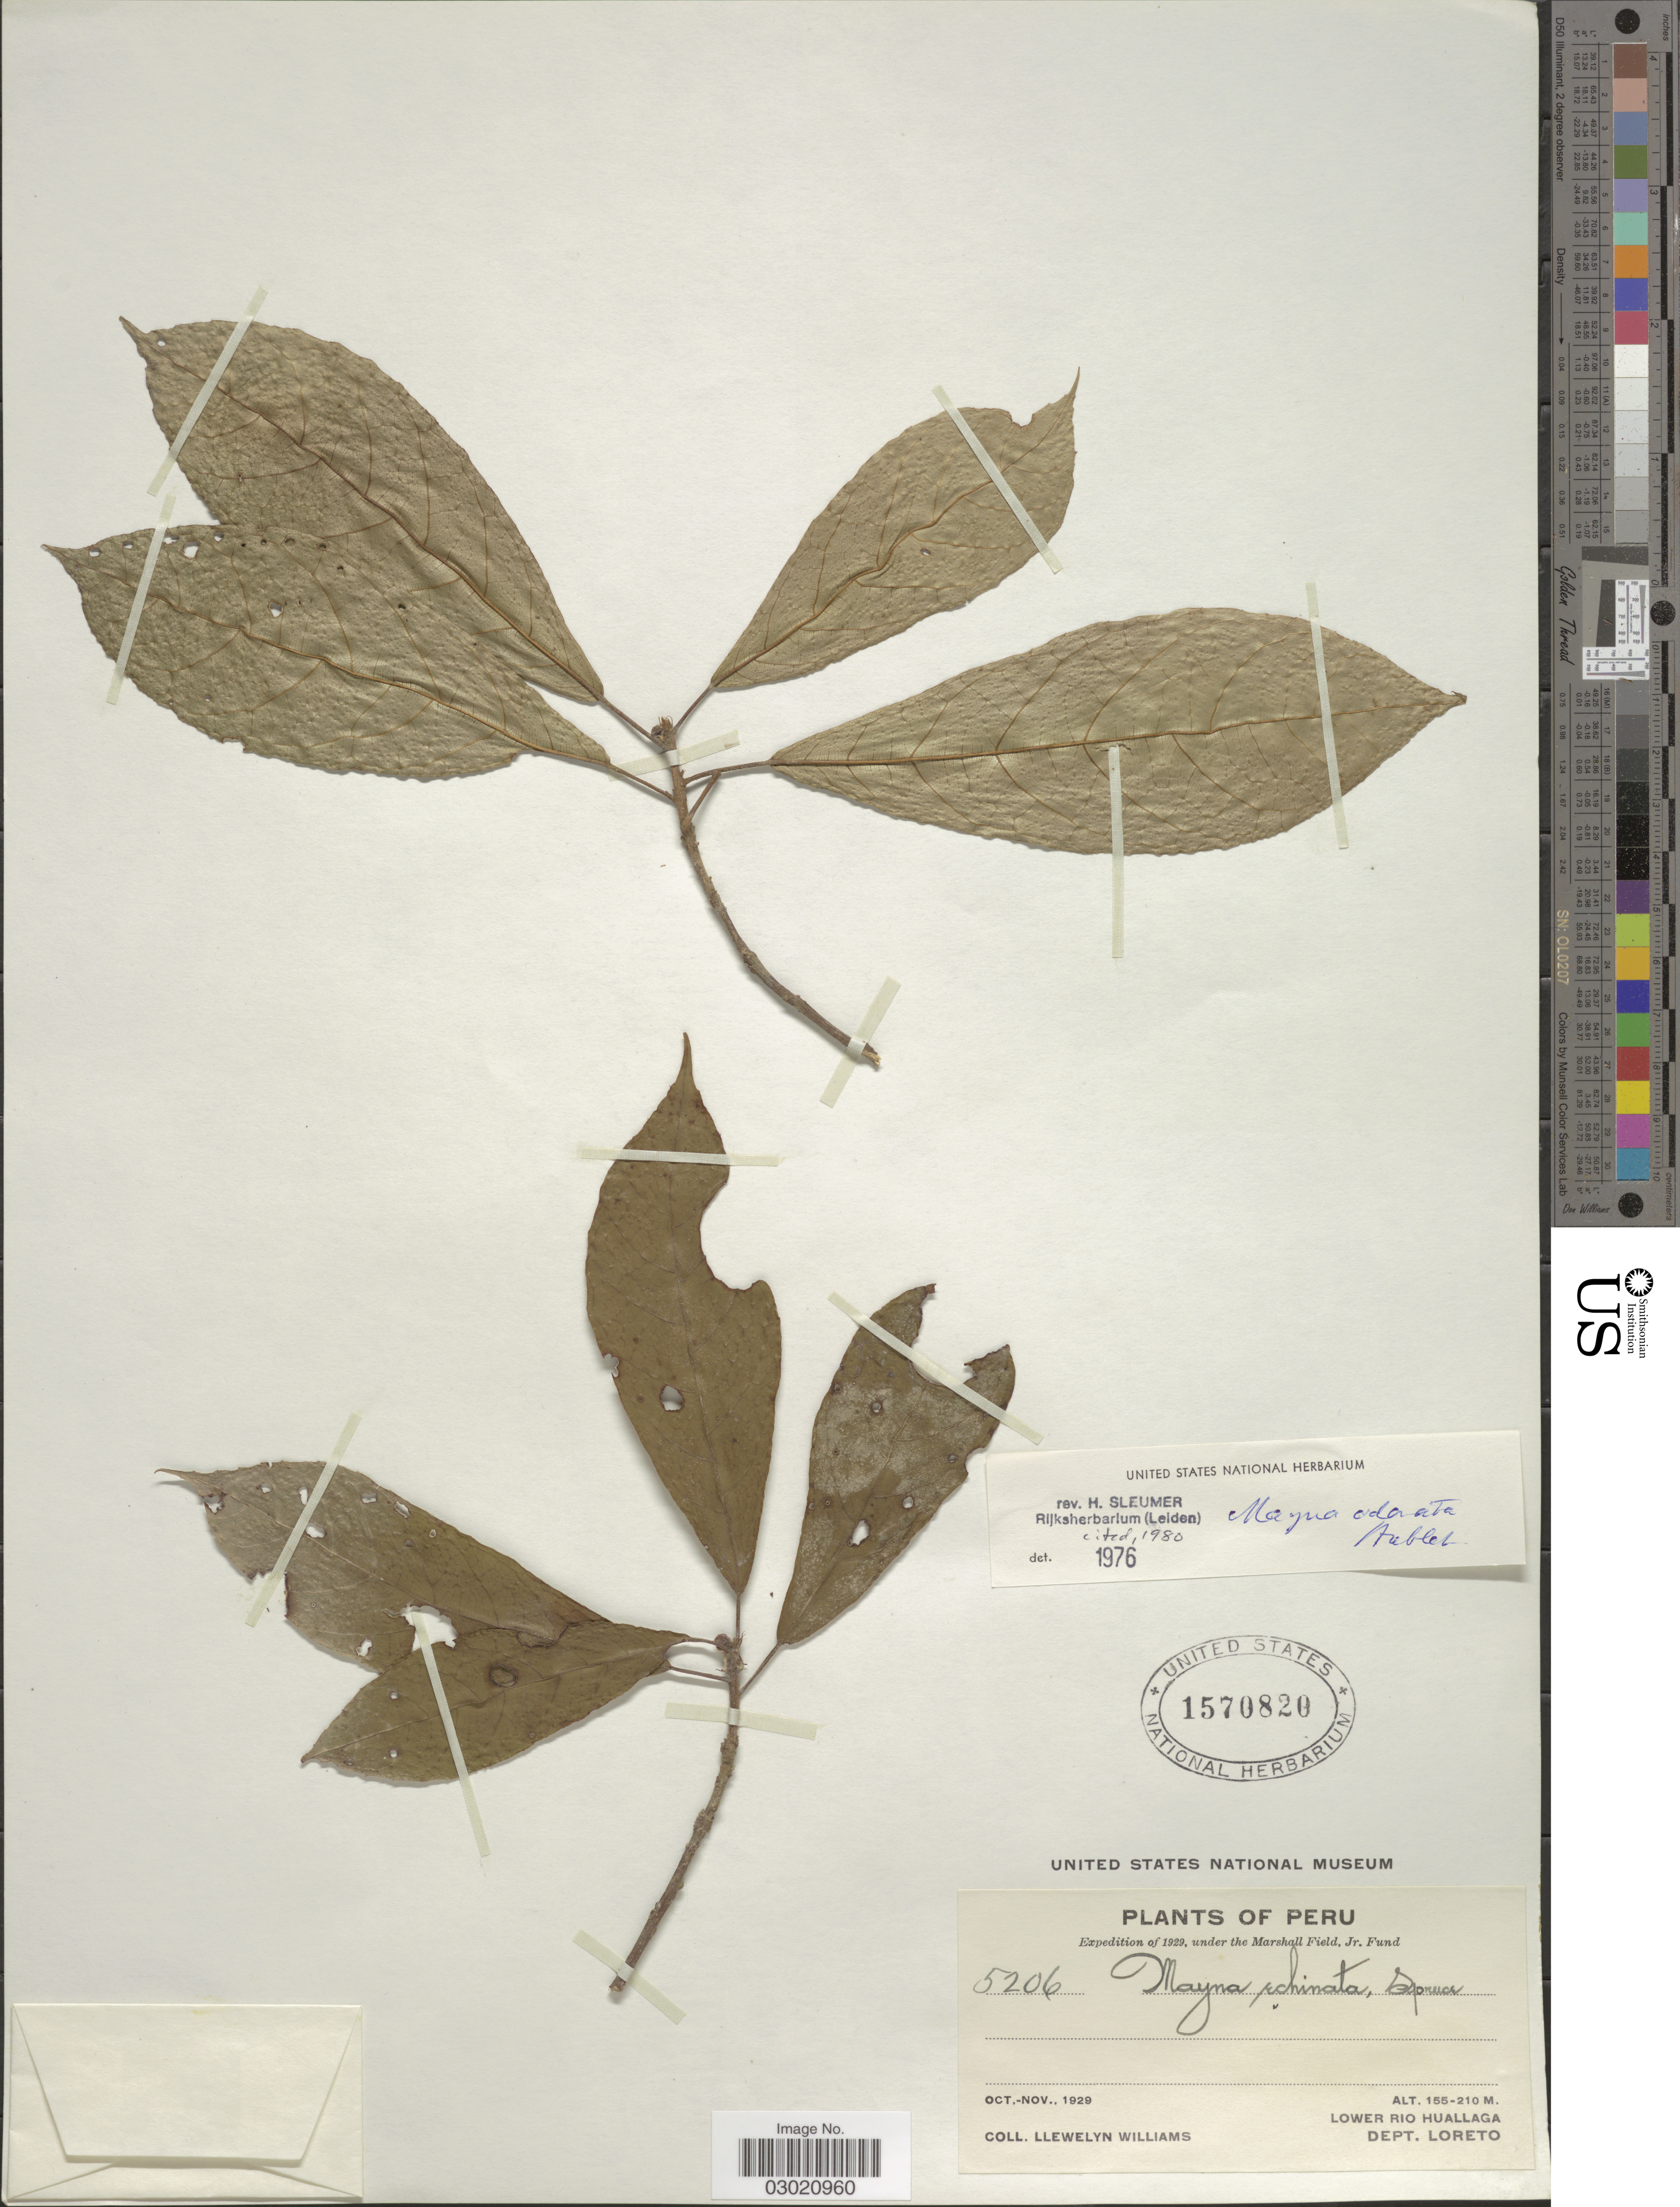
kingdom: Plantae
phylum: Tracheophyta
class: Magnoliopsida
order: Malpighiales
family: Achariaceae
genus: Mayna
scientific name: Mayna odorata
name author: Aubl.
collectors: Ll. Williams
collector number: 5206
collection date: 1929-10/1929-11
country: Peru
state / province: Loreto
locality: Lower Rio Huallaga. Dept. Loreto.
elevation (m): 155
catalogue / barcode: US 1570820